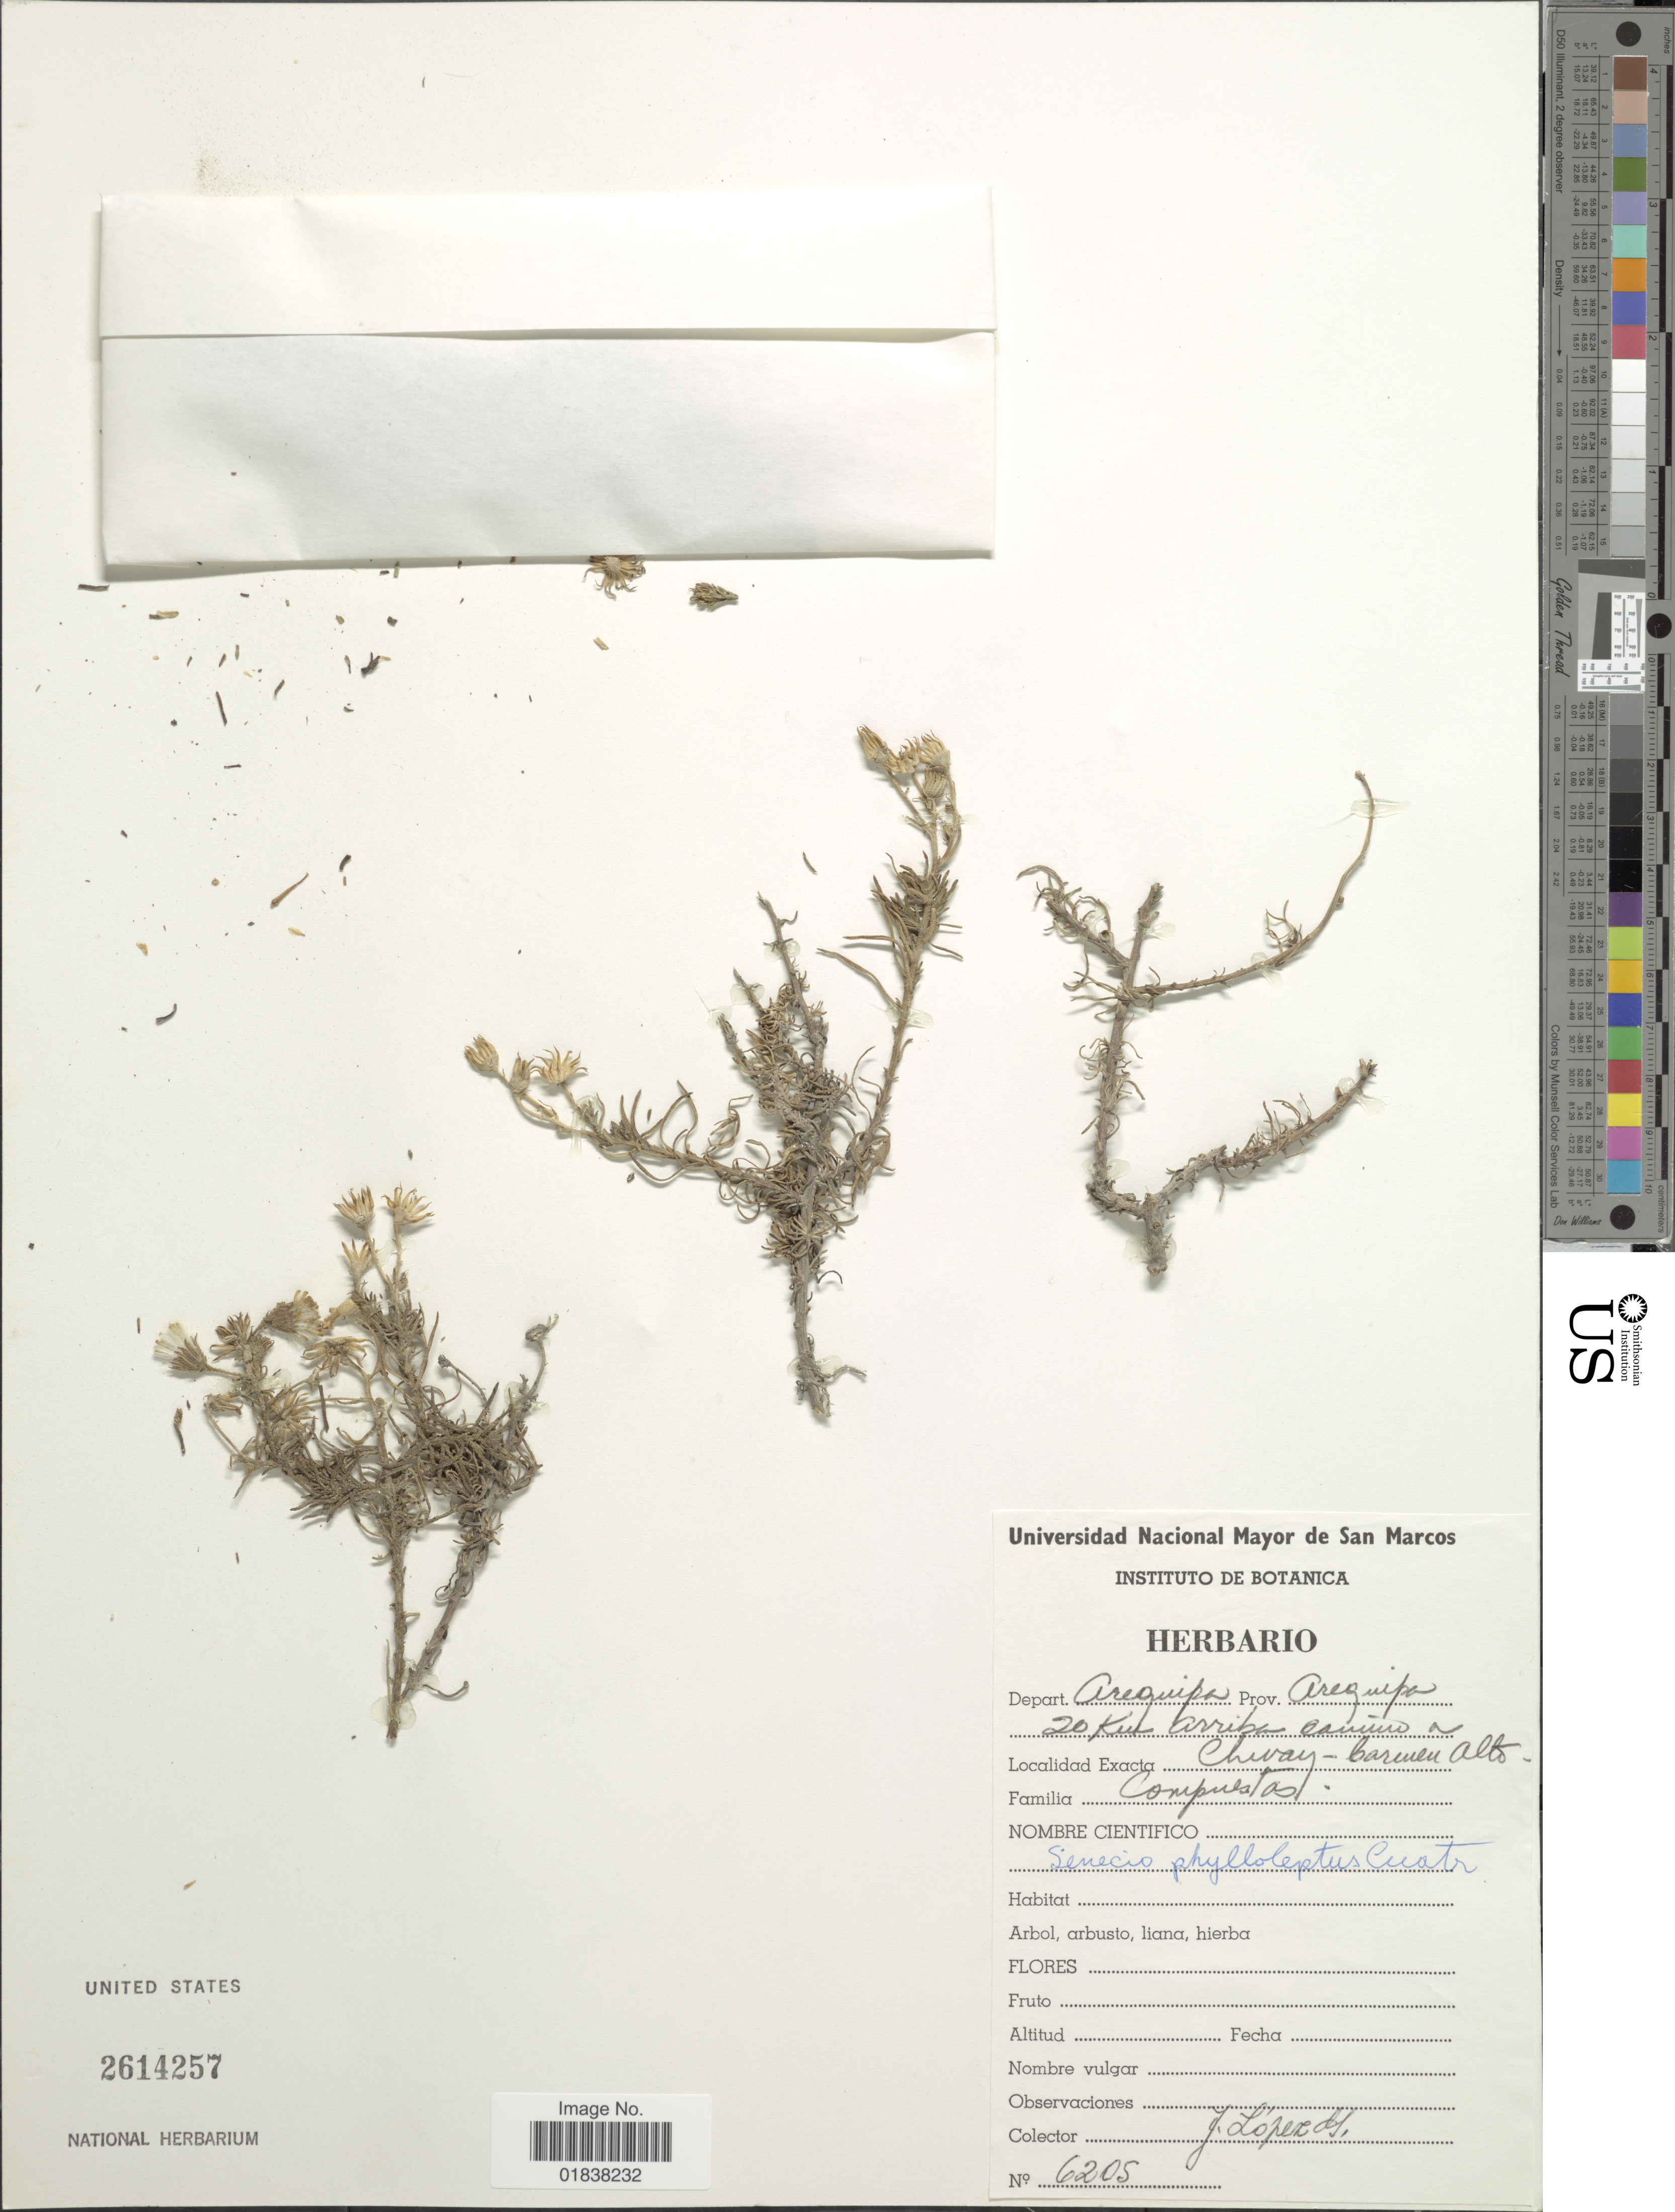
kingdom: Plantae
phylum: Tracheophyta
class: Magnoliopsida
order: Asterales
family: Asteraceae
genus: Senecio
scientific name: Senecio phylloleptus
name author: Cuatrec.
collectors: J. López G.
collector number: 6205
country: Peru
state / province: Arequipa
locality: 20 km. arriba camino a Chivay - Carmen Alto, Prov. Arequipa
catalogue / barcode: US 2614257